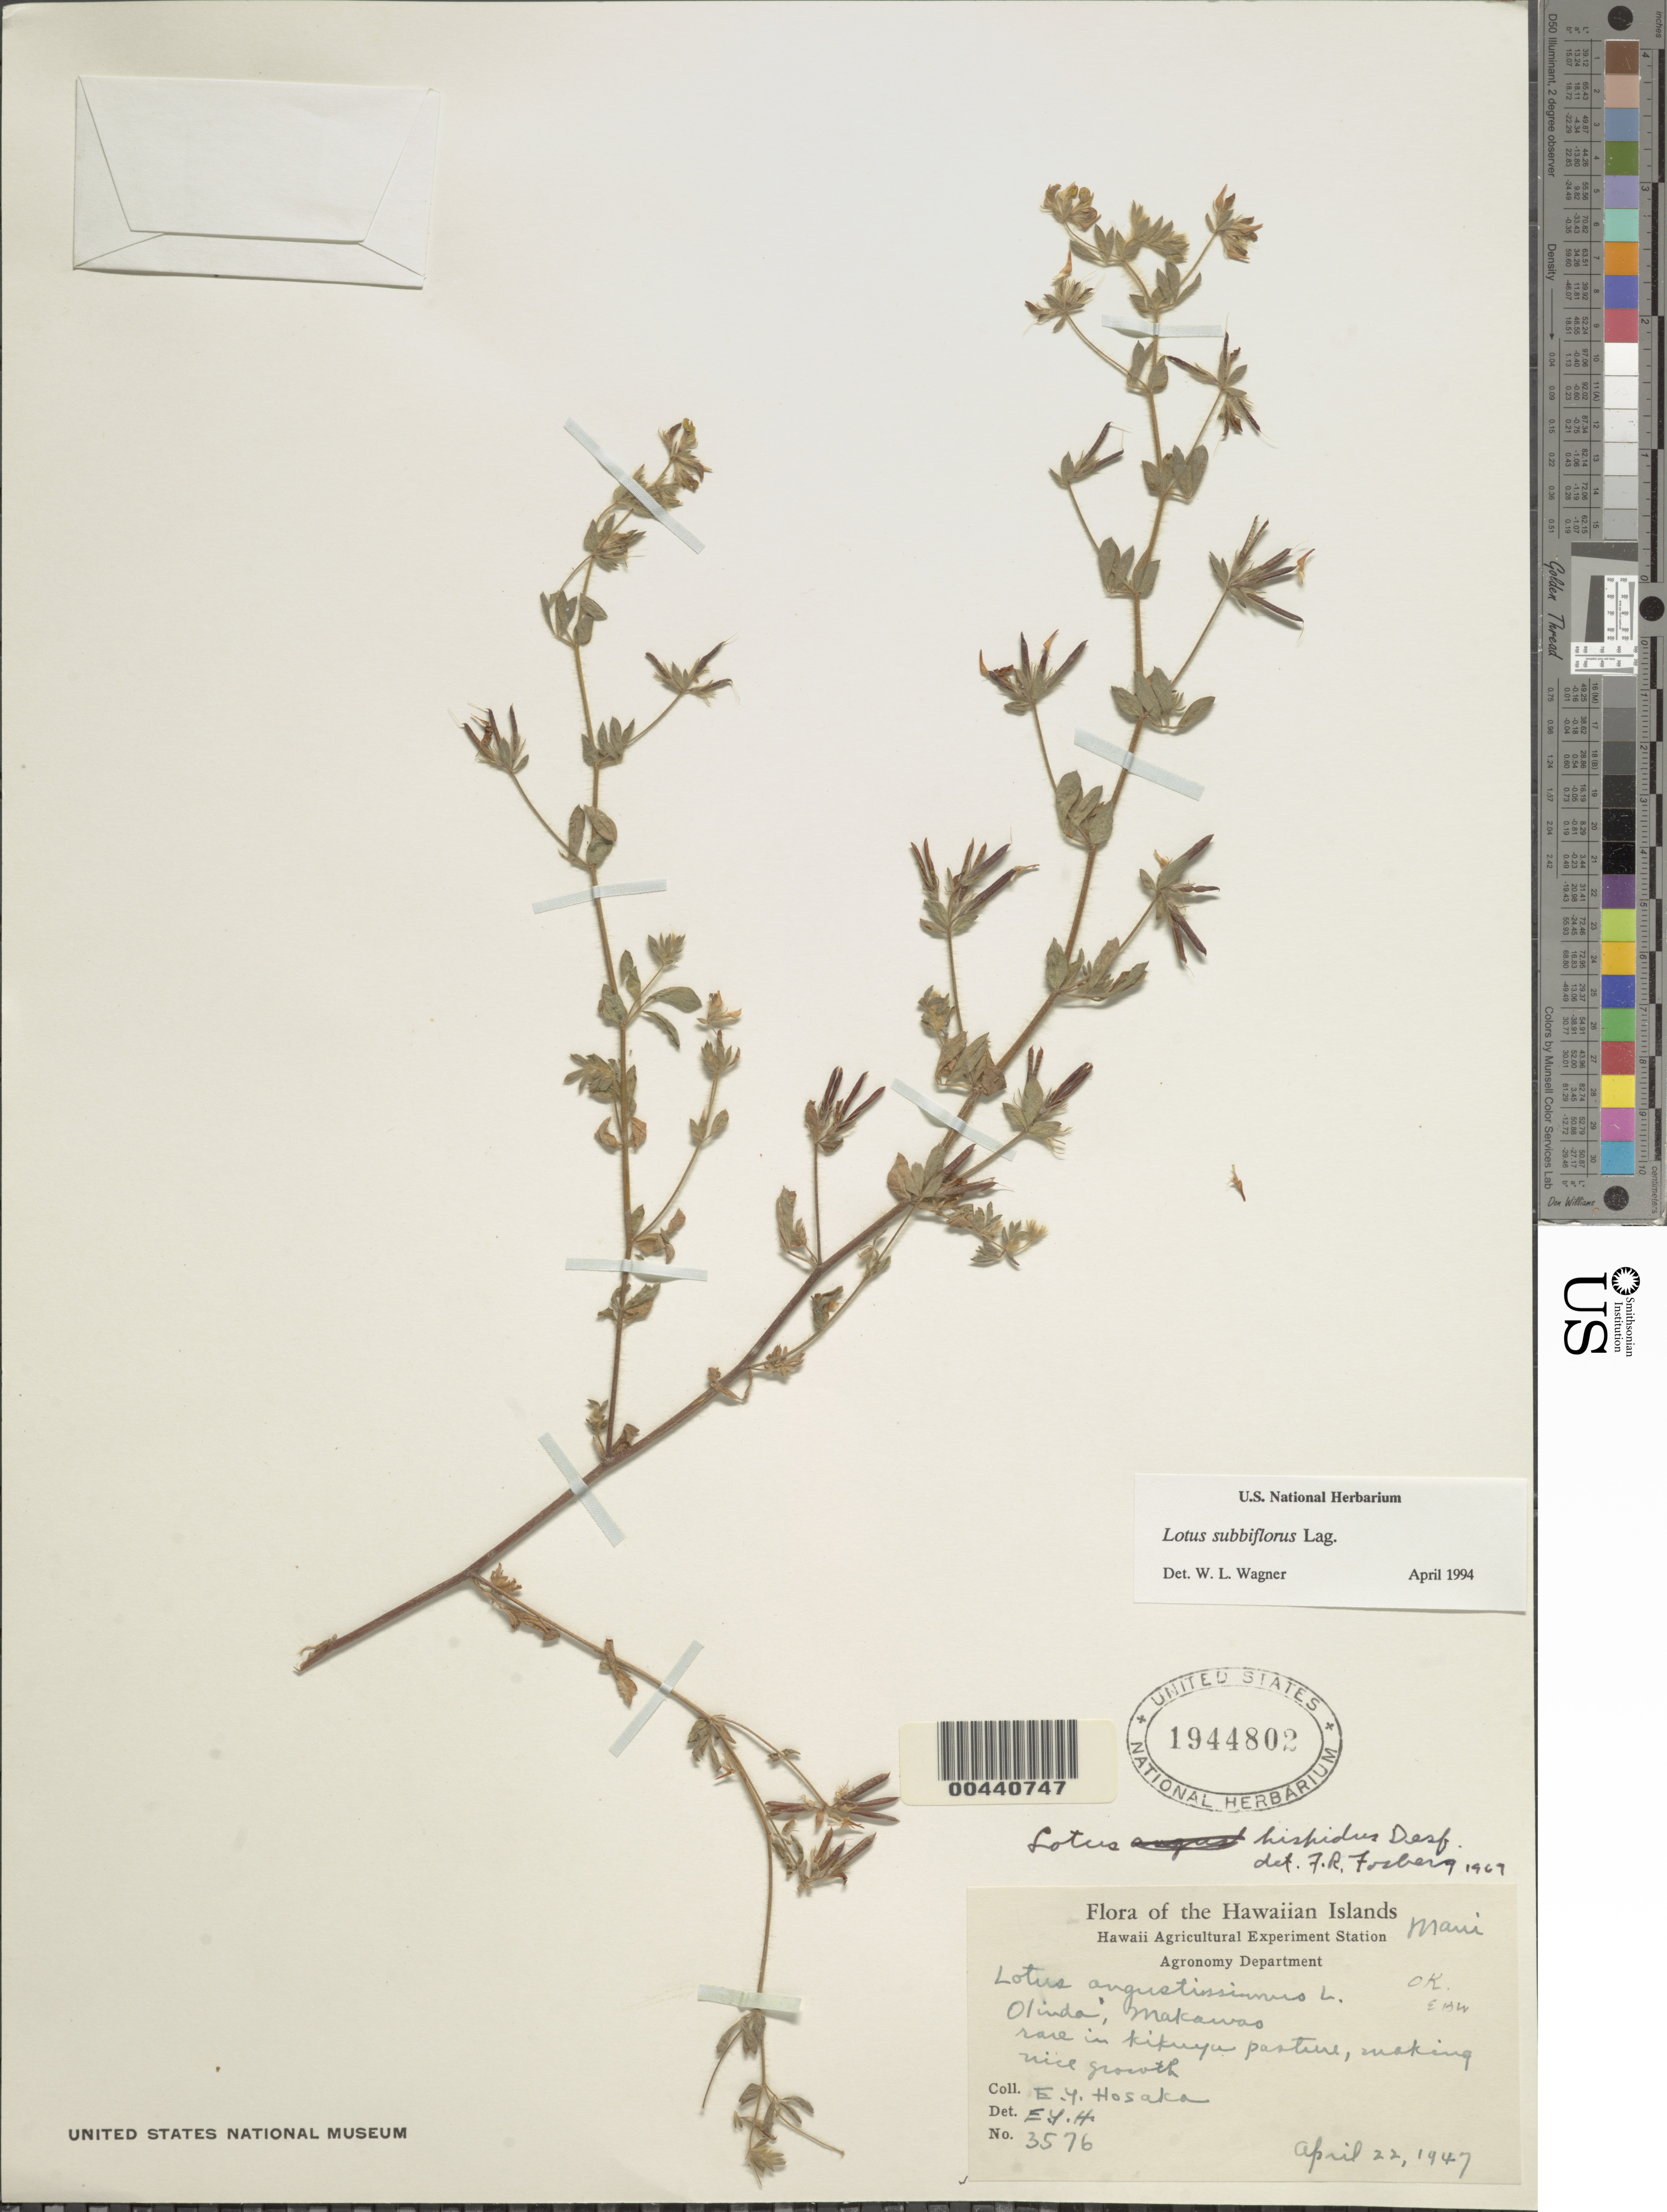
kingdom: Plantae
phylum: Tracheophyta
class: Magnoliopsida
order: Fabales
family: Fabaceae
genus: Lotus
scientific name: Lotus subbiflorus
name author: Lag.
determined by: Wagner, W. L., (BOT), Smithsonian Institution - National Museum of Natural History (UNITED STATES)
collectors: E. Y. Hosaka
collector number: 3576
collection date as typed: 22 Apr 1947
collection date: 1947-04-22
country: United States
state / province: Hawaii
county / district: Maui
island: Maui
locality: Olinda, Makawao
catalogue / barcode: US 1944802